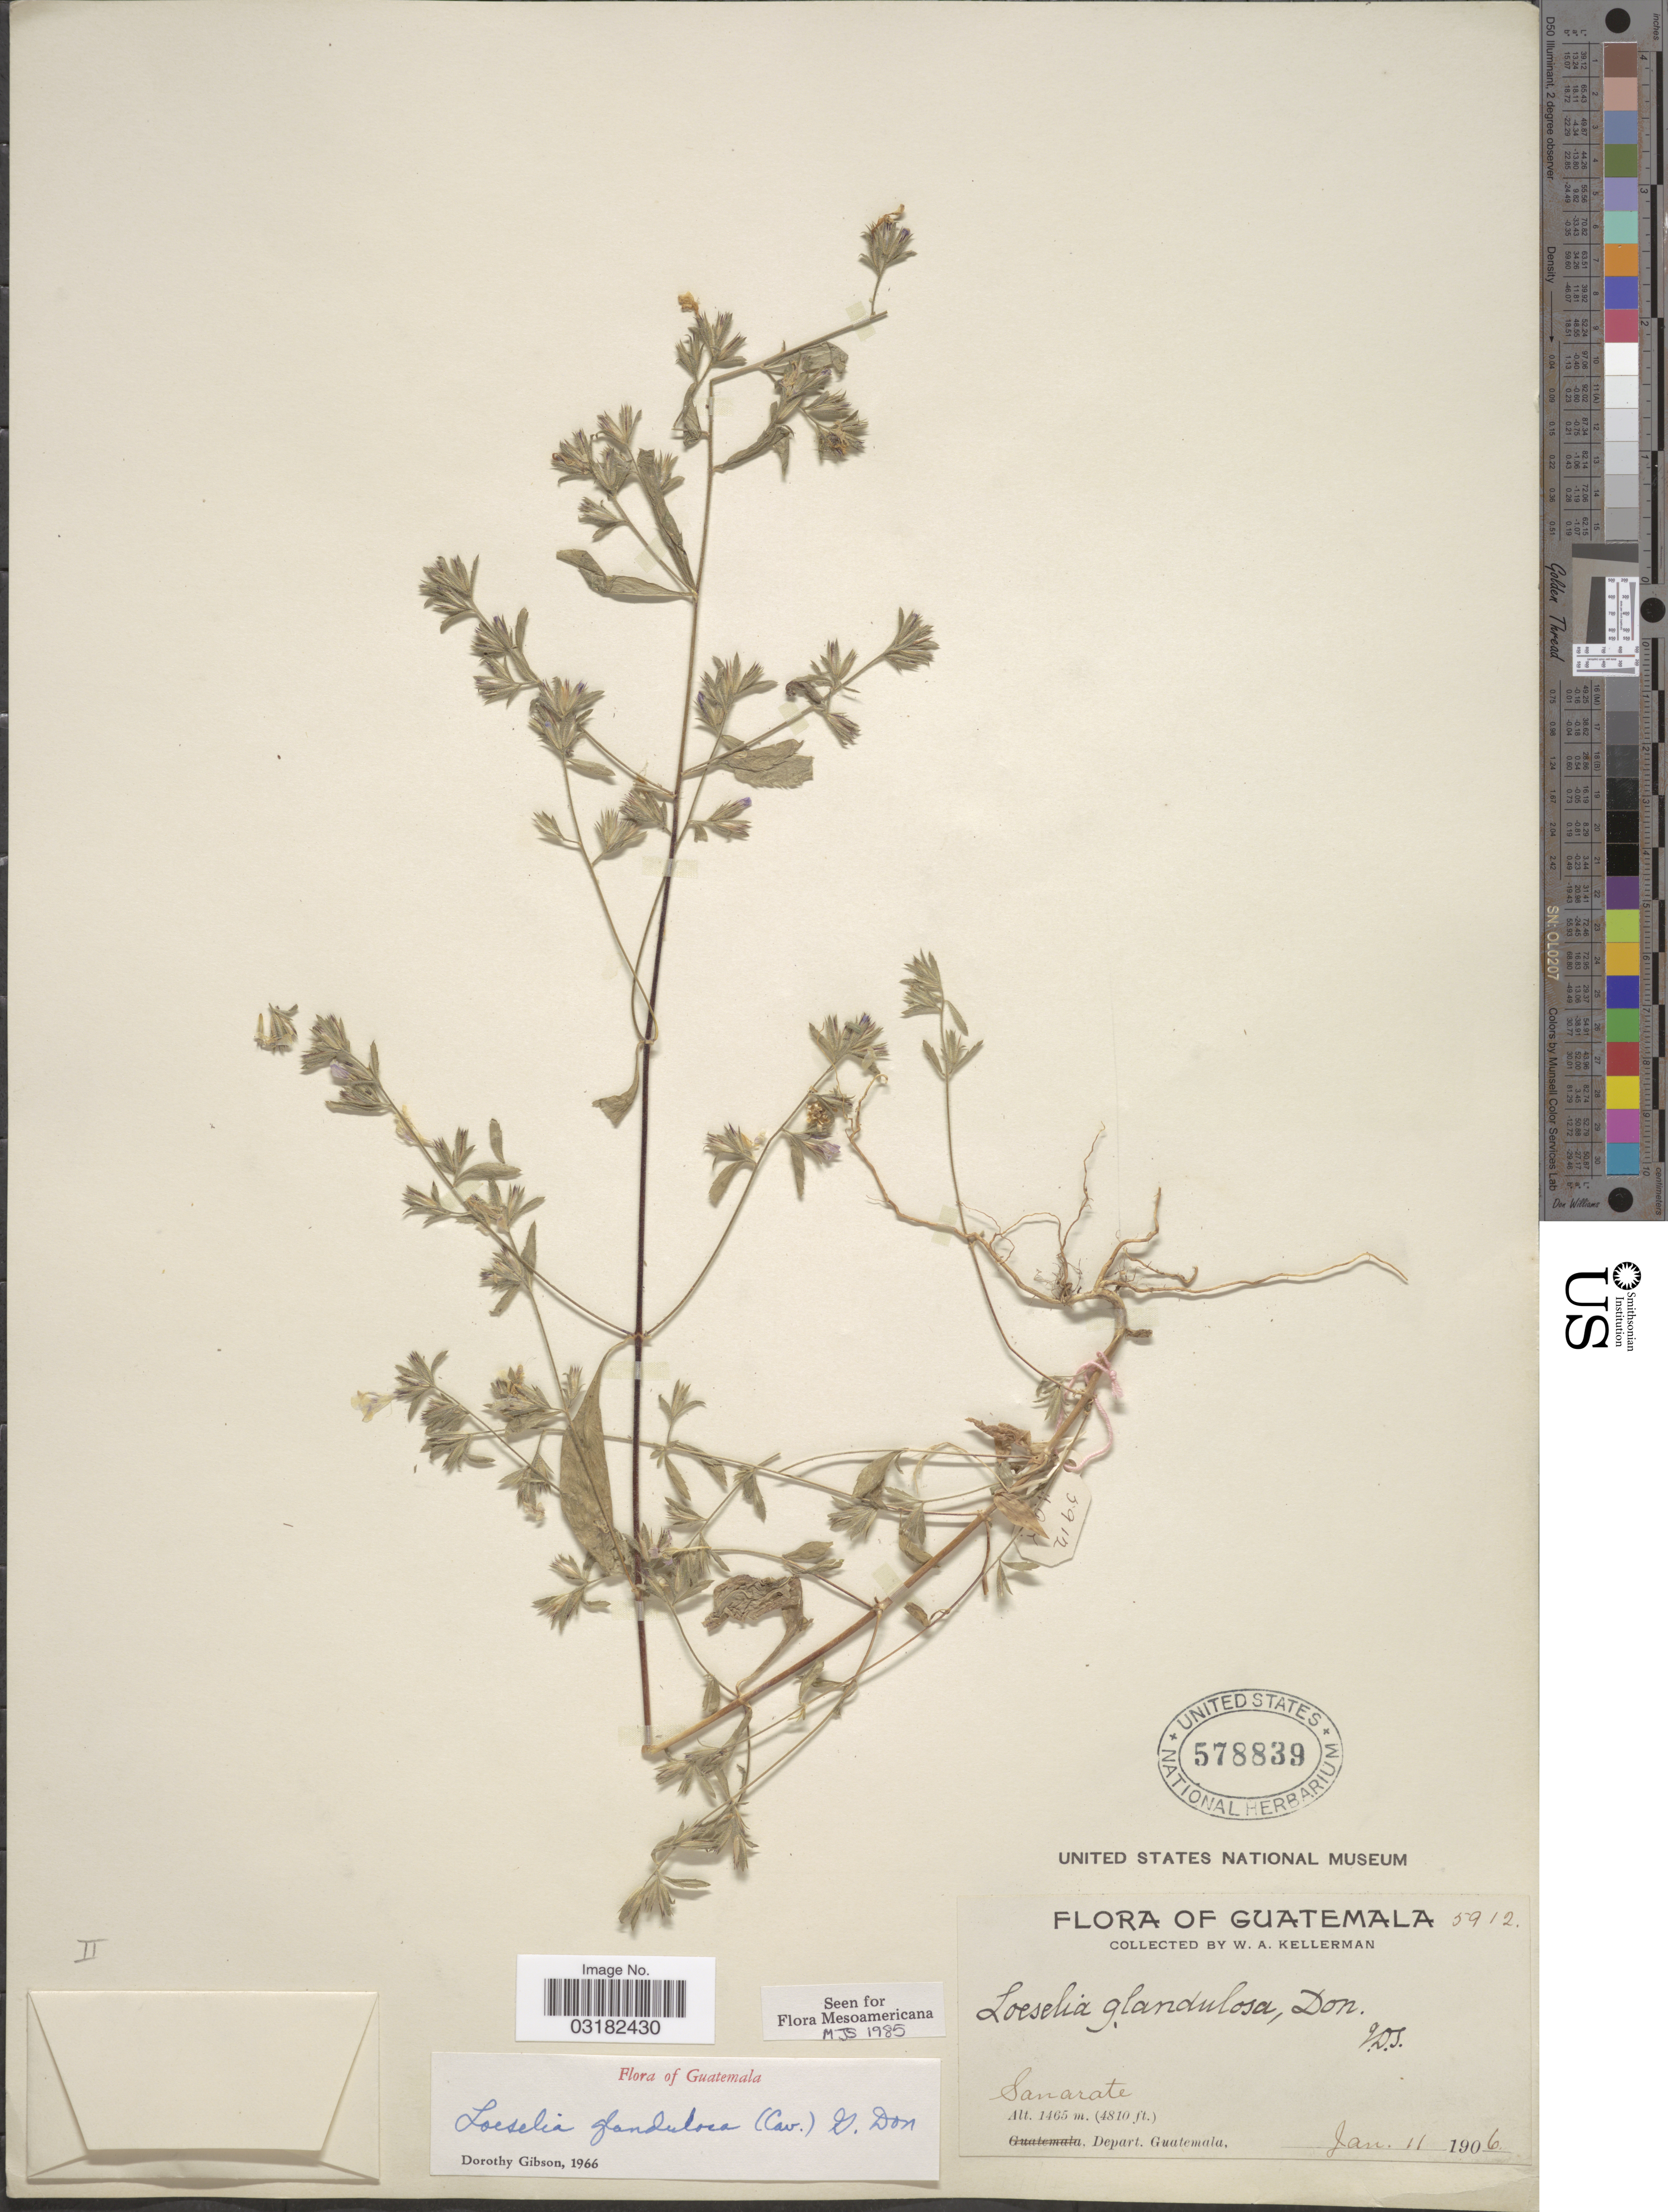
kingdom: Plantae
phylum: Tracheophyta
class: Magnoliopsida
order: Ericales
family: Polemoniaceae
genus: Loeselia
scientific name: Loeselia glandulosa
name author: (Cav.) G. Don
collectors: W. Kellerman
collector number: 5912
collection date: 1906-01-11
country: Guatemala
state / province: Guatemala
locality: Sanarate. Depart. Guatemala.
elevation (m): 1465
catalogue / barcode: US 578839